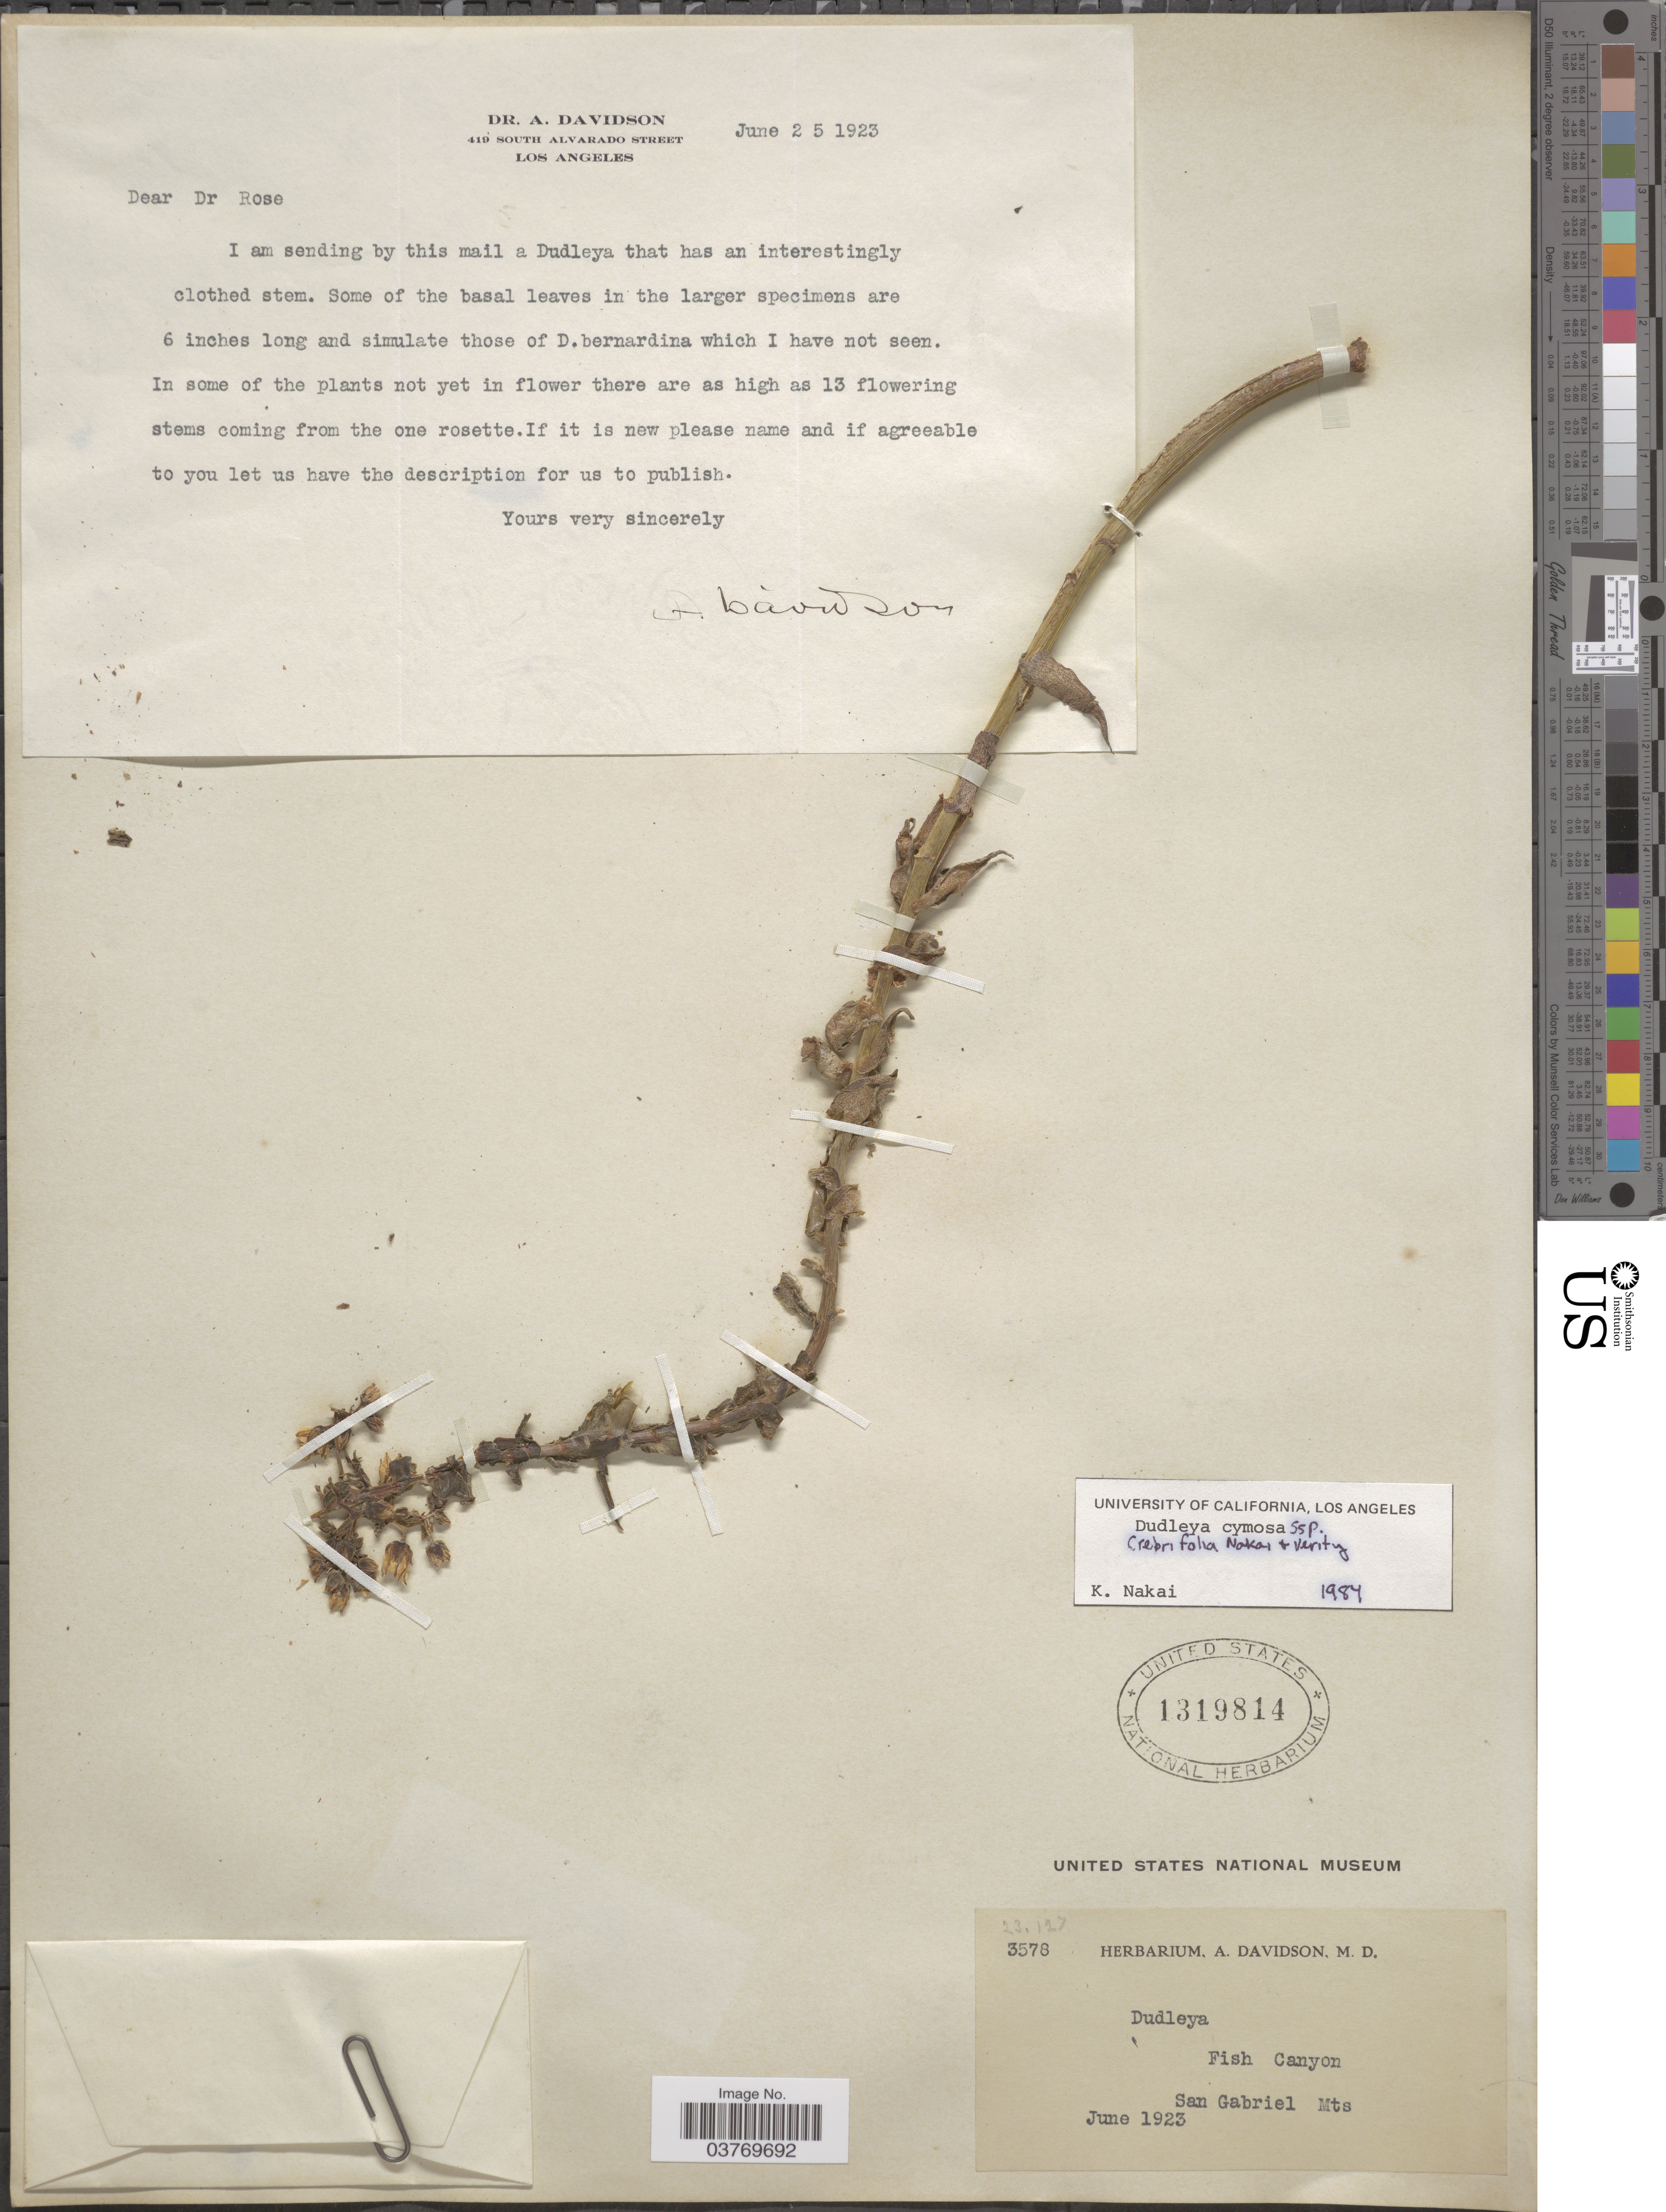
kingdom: Plantae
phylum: Tracheophyta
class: Magnoliopsida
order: Saxifragales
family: Crassulaceae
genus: Dudleya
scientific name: Dudleya cymosa subsp. crebifolia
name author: K.M. Nakai & Verity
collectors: ex herb. A. Davidson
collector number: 3578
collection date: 1923-06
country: United States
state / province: California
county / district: Los Angeles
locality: Fish Canyon San Gabriel Mts.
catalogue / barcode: US 1319814